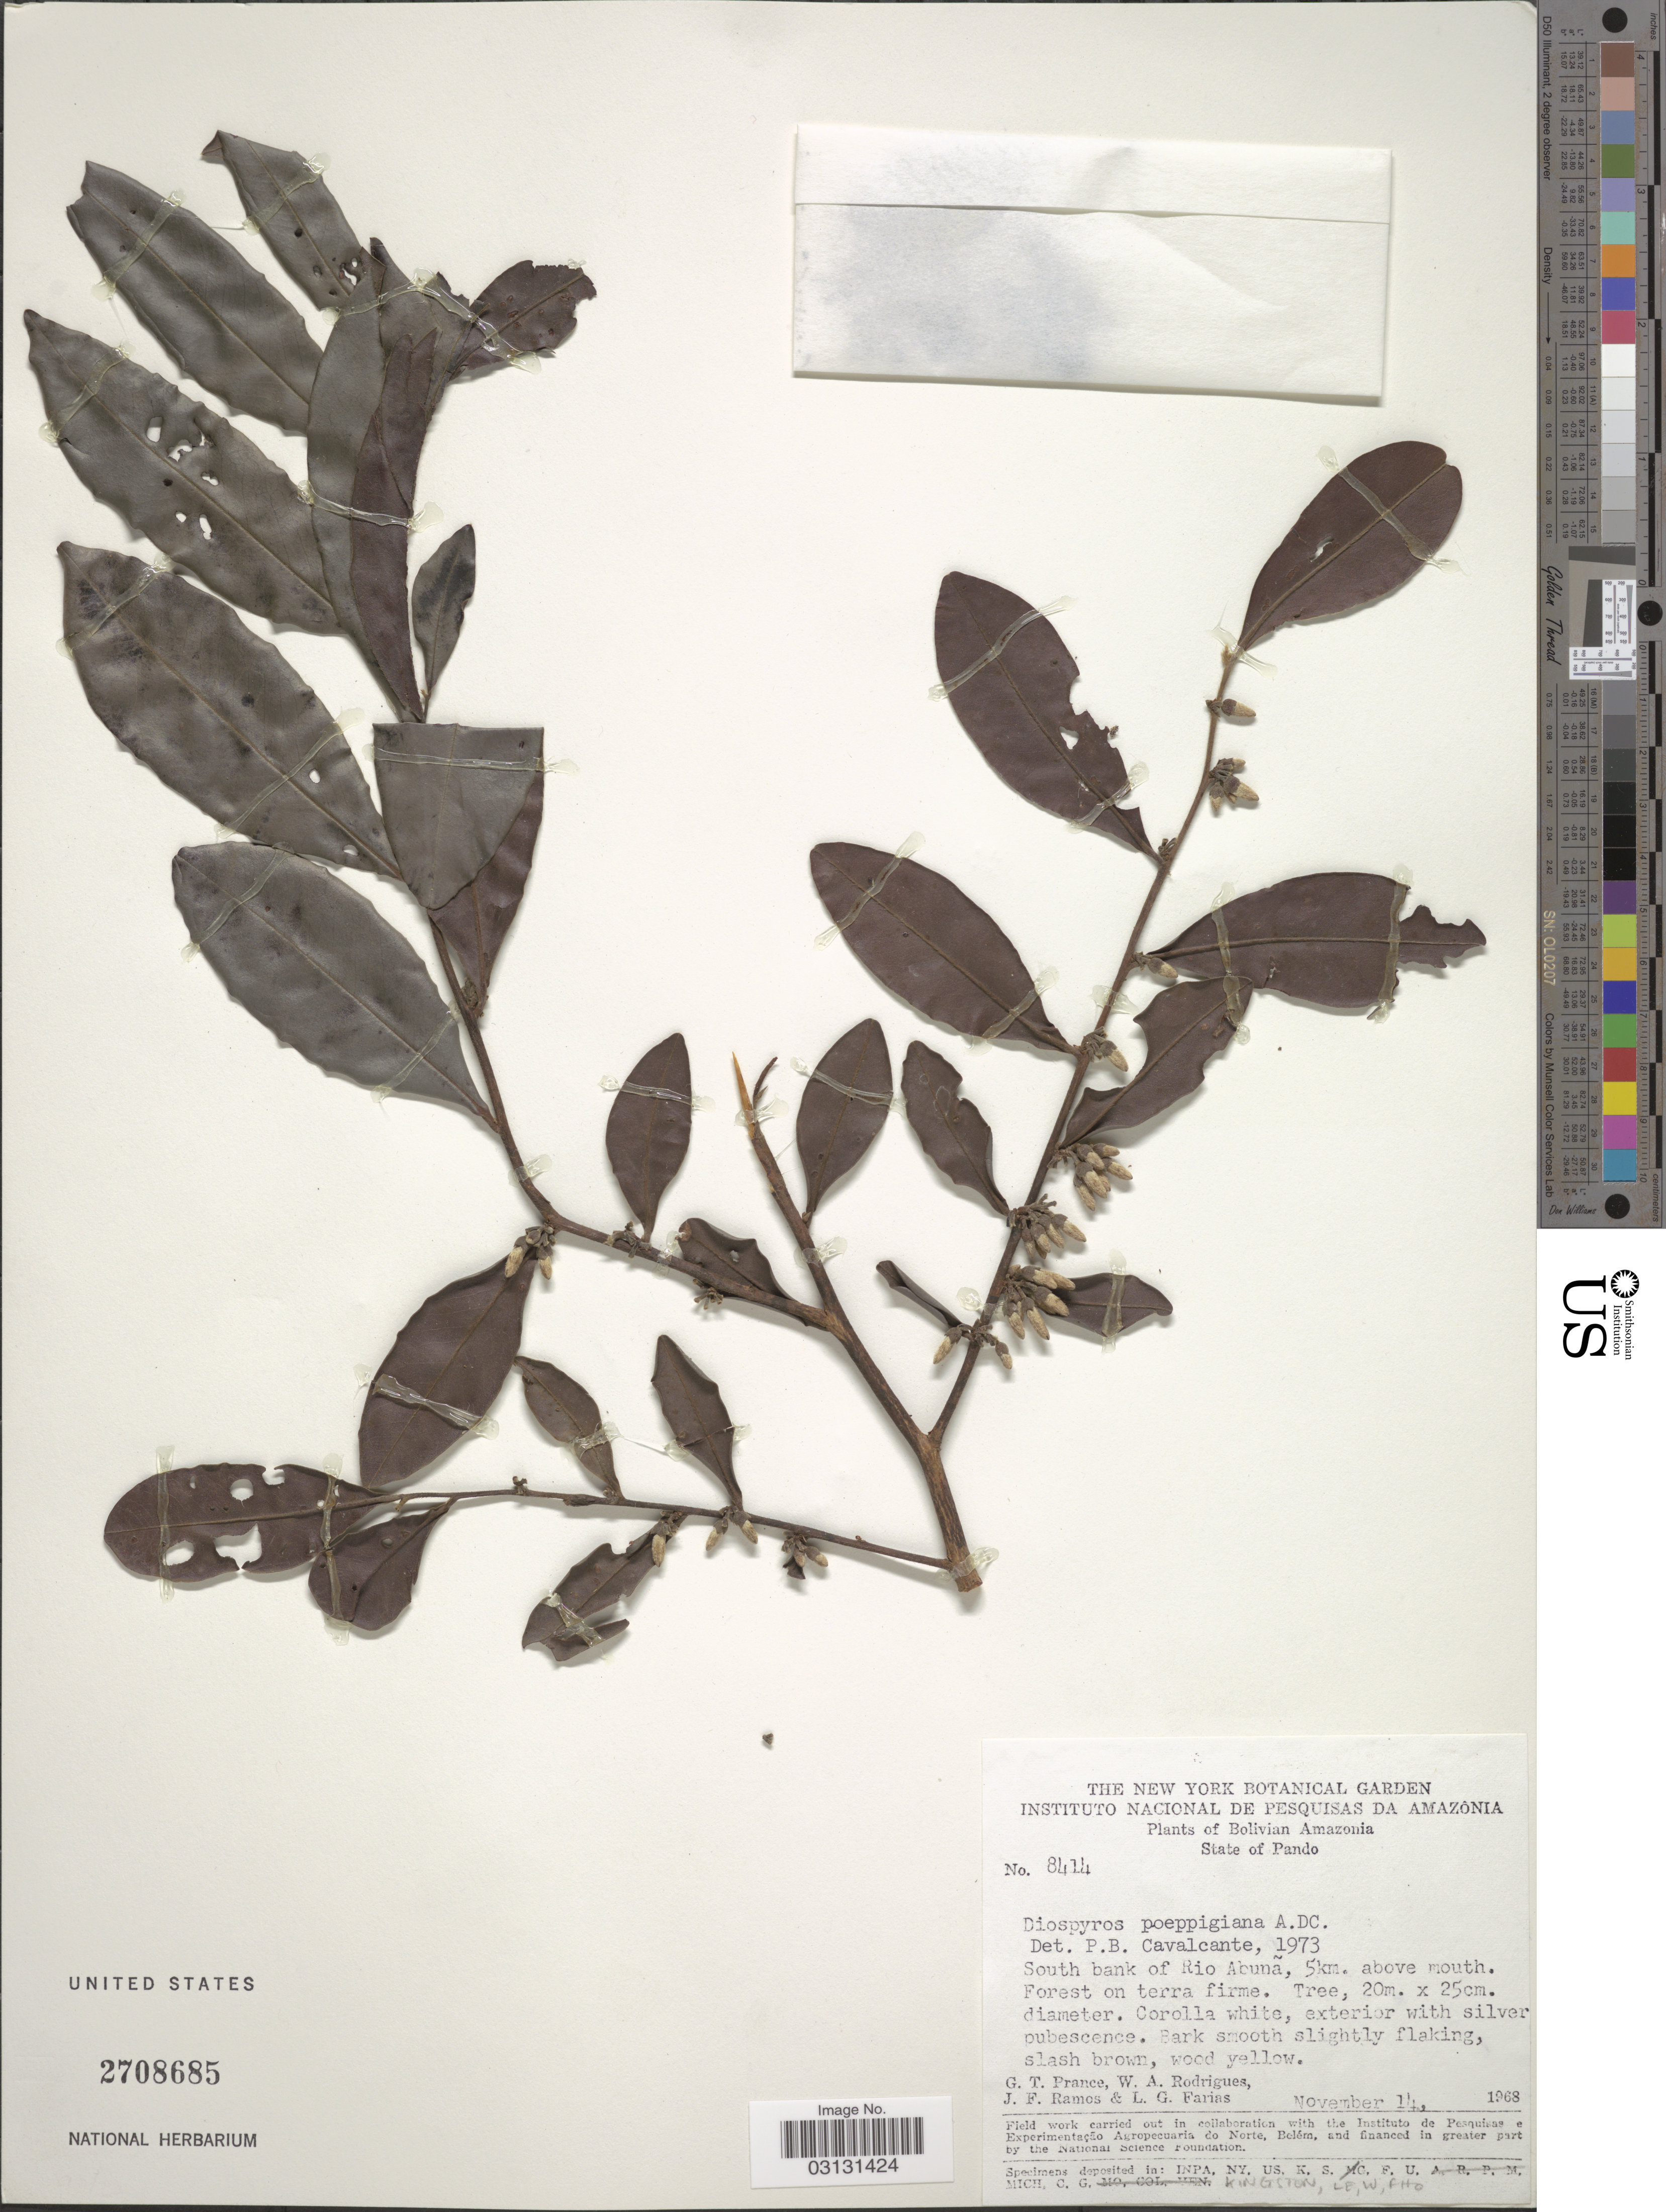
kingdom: Plantae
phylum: Tracheophyta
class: Magnoliopsida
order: Ericales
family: Ebenaceae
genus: Diospyros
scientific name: Diospyros poeppigiana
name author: A. DC.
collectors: G. T. Prance, W. A. Rodrigues, J. F. Ramos & L. G. Farias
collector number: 8414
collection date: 1968-11-14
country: Bolivia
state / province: Pando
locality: Bolivian Amazonia. South bank of Rio Abuña, 5km. above mouth. Forest on terra firme.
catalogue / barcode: US 2708685